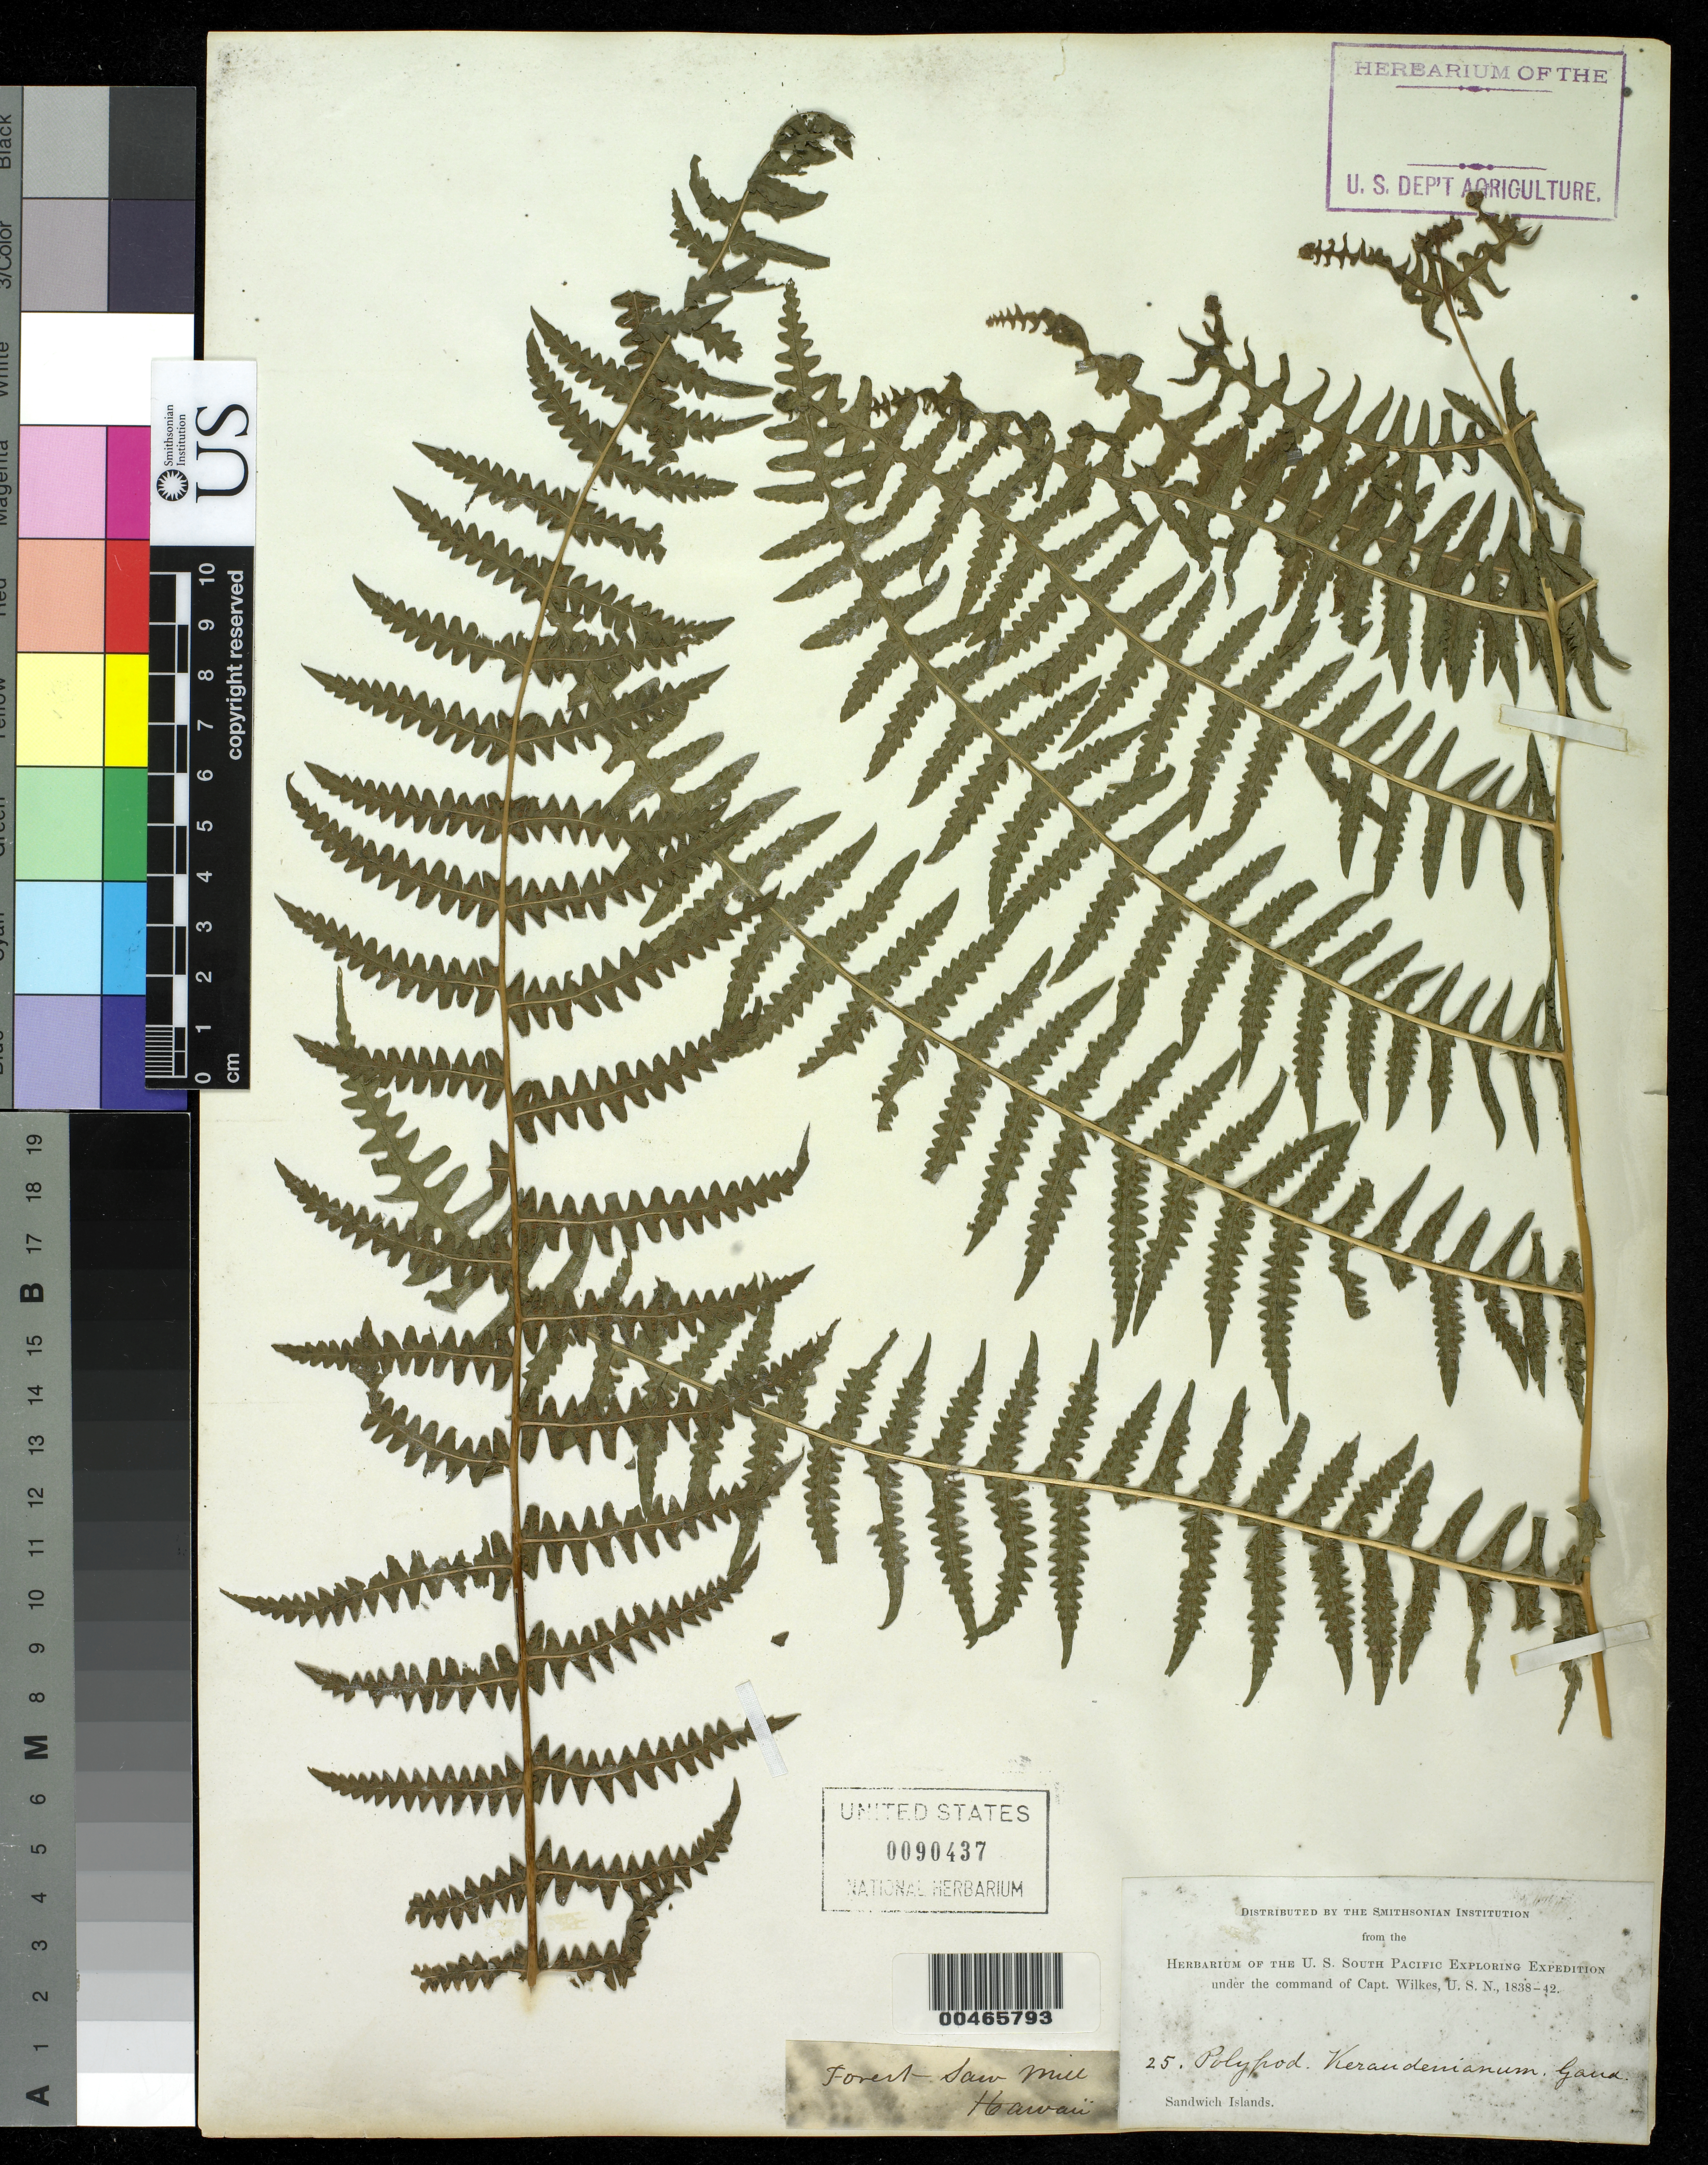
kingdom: Plantae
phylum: Tracheophyta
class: Polypodiopsida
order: Polypodiales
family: Thelypteridaceae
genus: Pseudophegopteris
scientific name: Pseudophegopteris keraudreniana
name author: (Gaudich.) Holttum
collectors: Wilkes Explor. Exped.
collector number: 25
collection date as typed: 1838 to -- --- 1842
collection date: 1838/1842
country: United States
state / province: Hawaii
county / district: Hawaii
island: Hawaii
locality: Sandwich Islands, Saw Mill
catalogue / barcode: US 90437